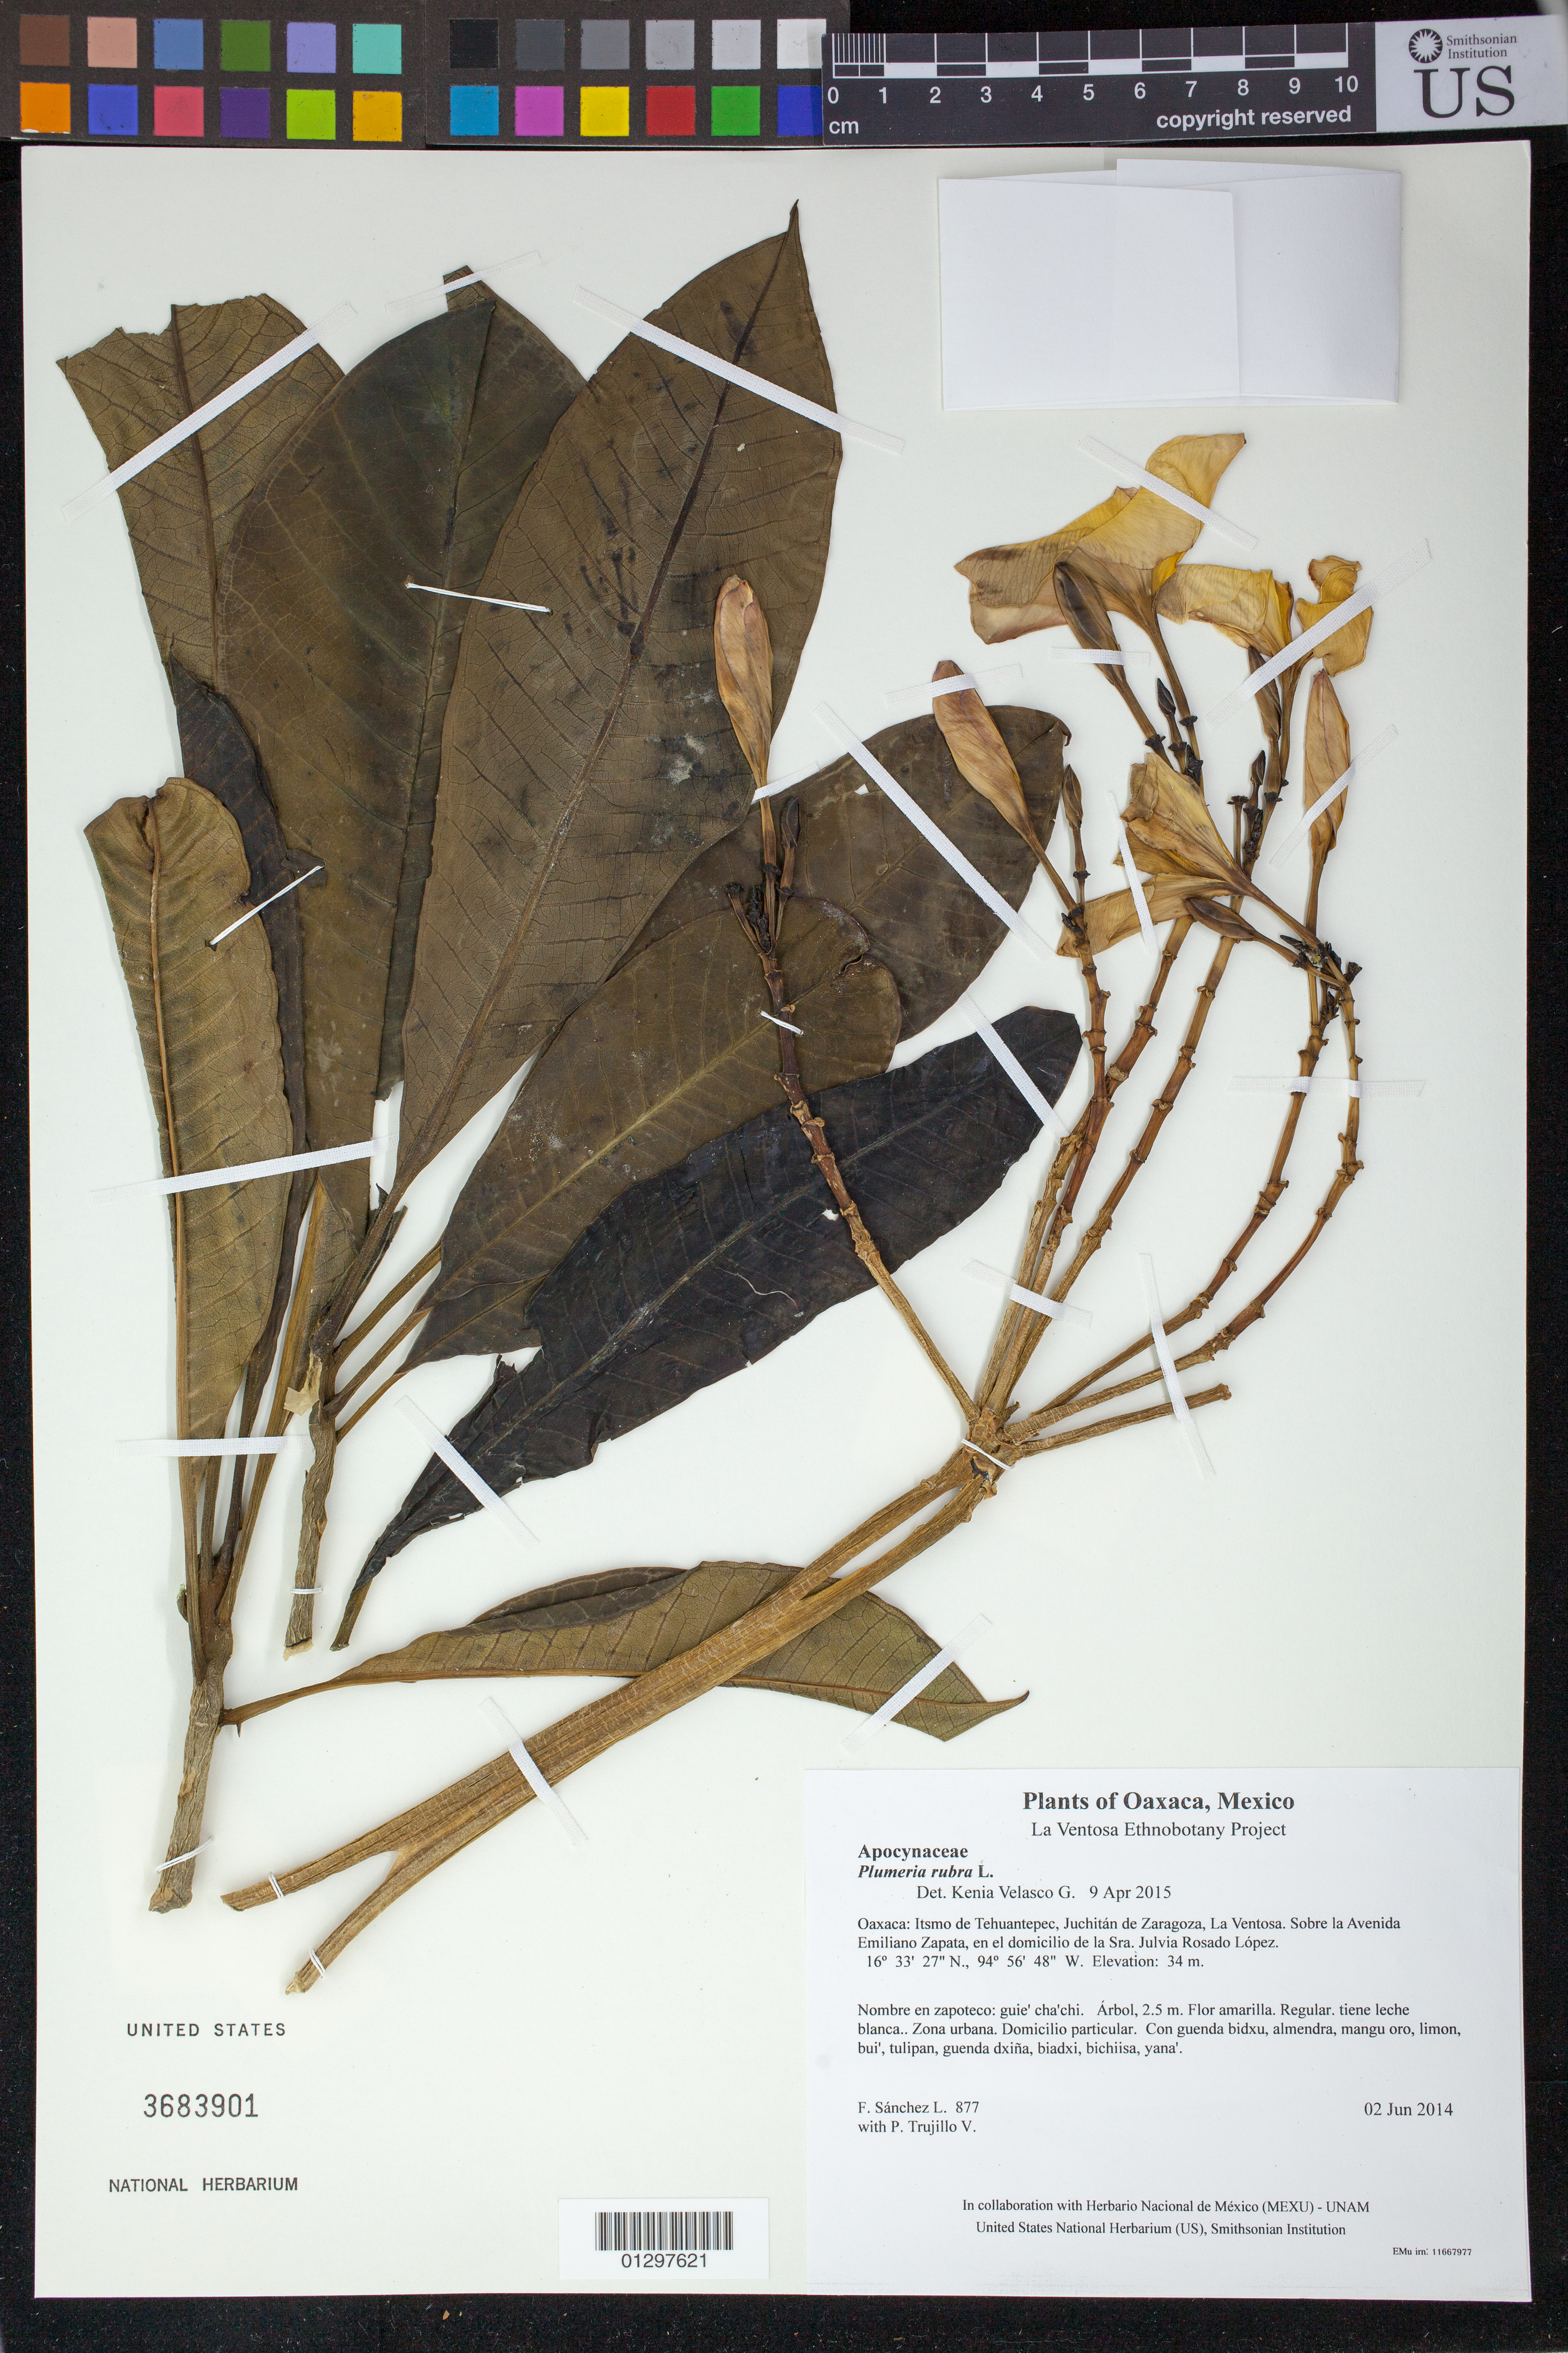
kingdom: Plantae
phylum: Tracheophyta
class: Magnoliopsida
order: Gentianales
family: Apocynaceae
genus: Plumeria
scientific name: Plumeria rubra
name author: L.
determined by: Velasco G., Kenia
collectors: F. Sánchez L. & P. Trujillo V.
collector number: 877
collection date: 2014-06-02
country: Mexico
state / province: Oaxaca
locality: Itsmo de Tehuantepec, Juchitán de Zaragoza, La Ventosa. Sobre la Avenida Emiliano Zapata, en el domicilio de la Sra. Julvia Rosado López.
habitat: Zona urbana. Domicilio particular.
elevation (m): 34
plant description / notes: MEXU, US; Yaga. 2.5 m. Guie' naguchi. Nuu.; cacalosúchil, flor de mayo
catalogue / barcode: US 3683901